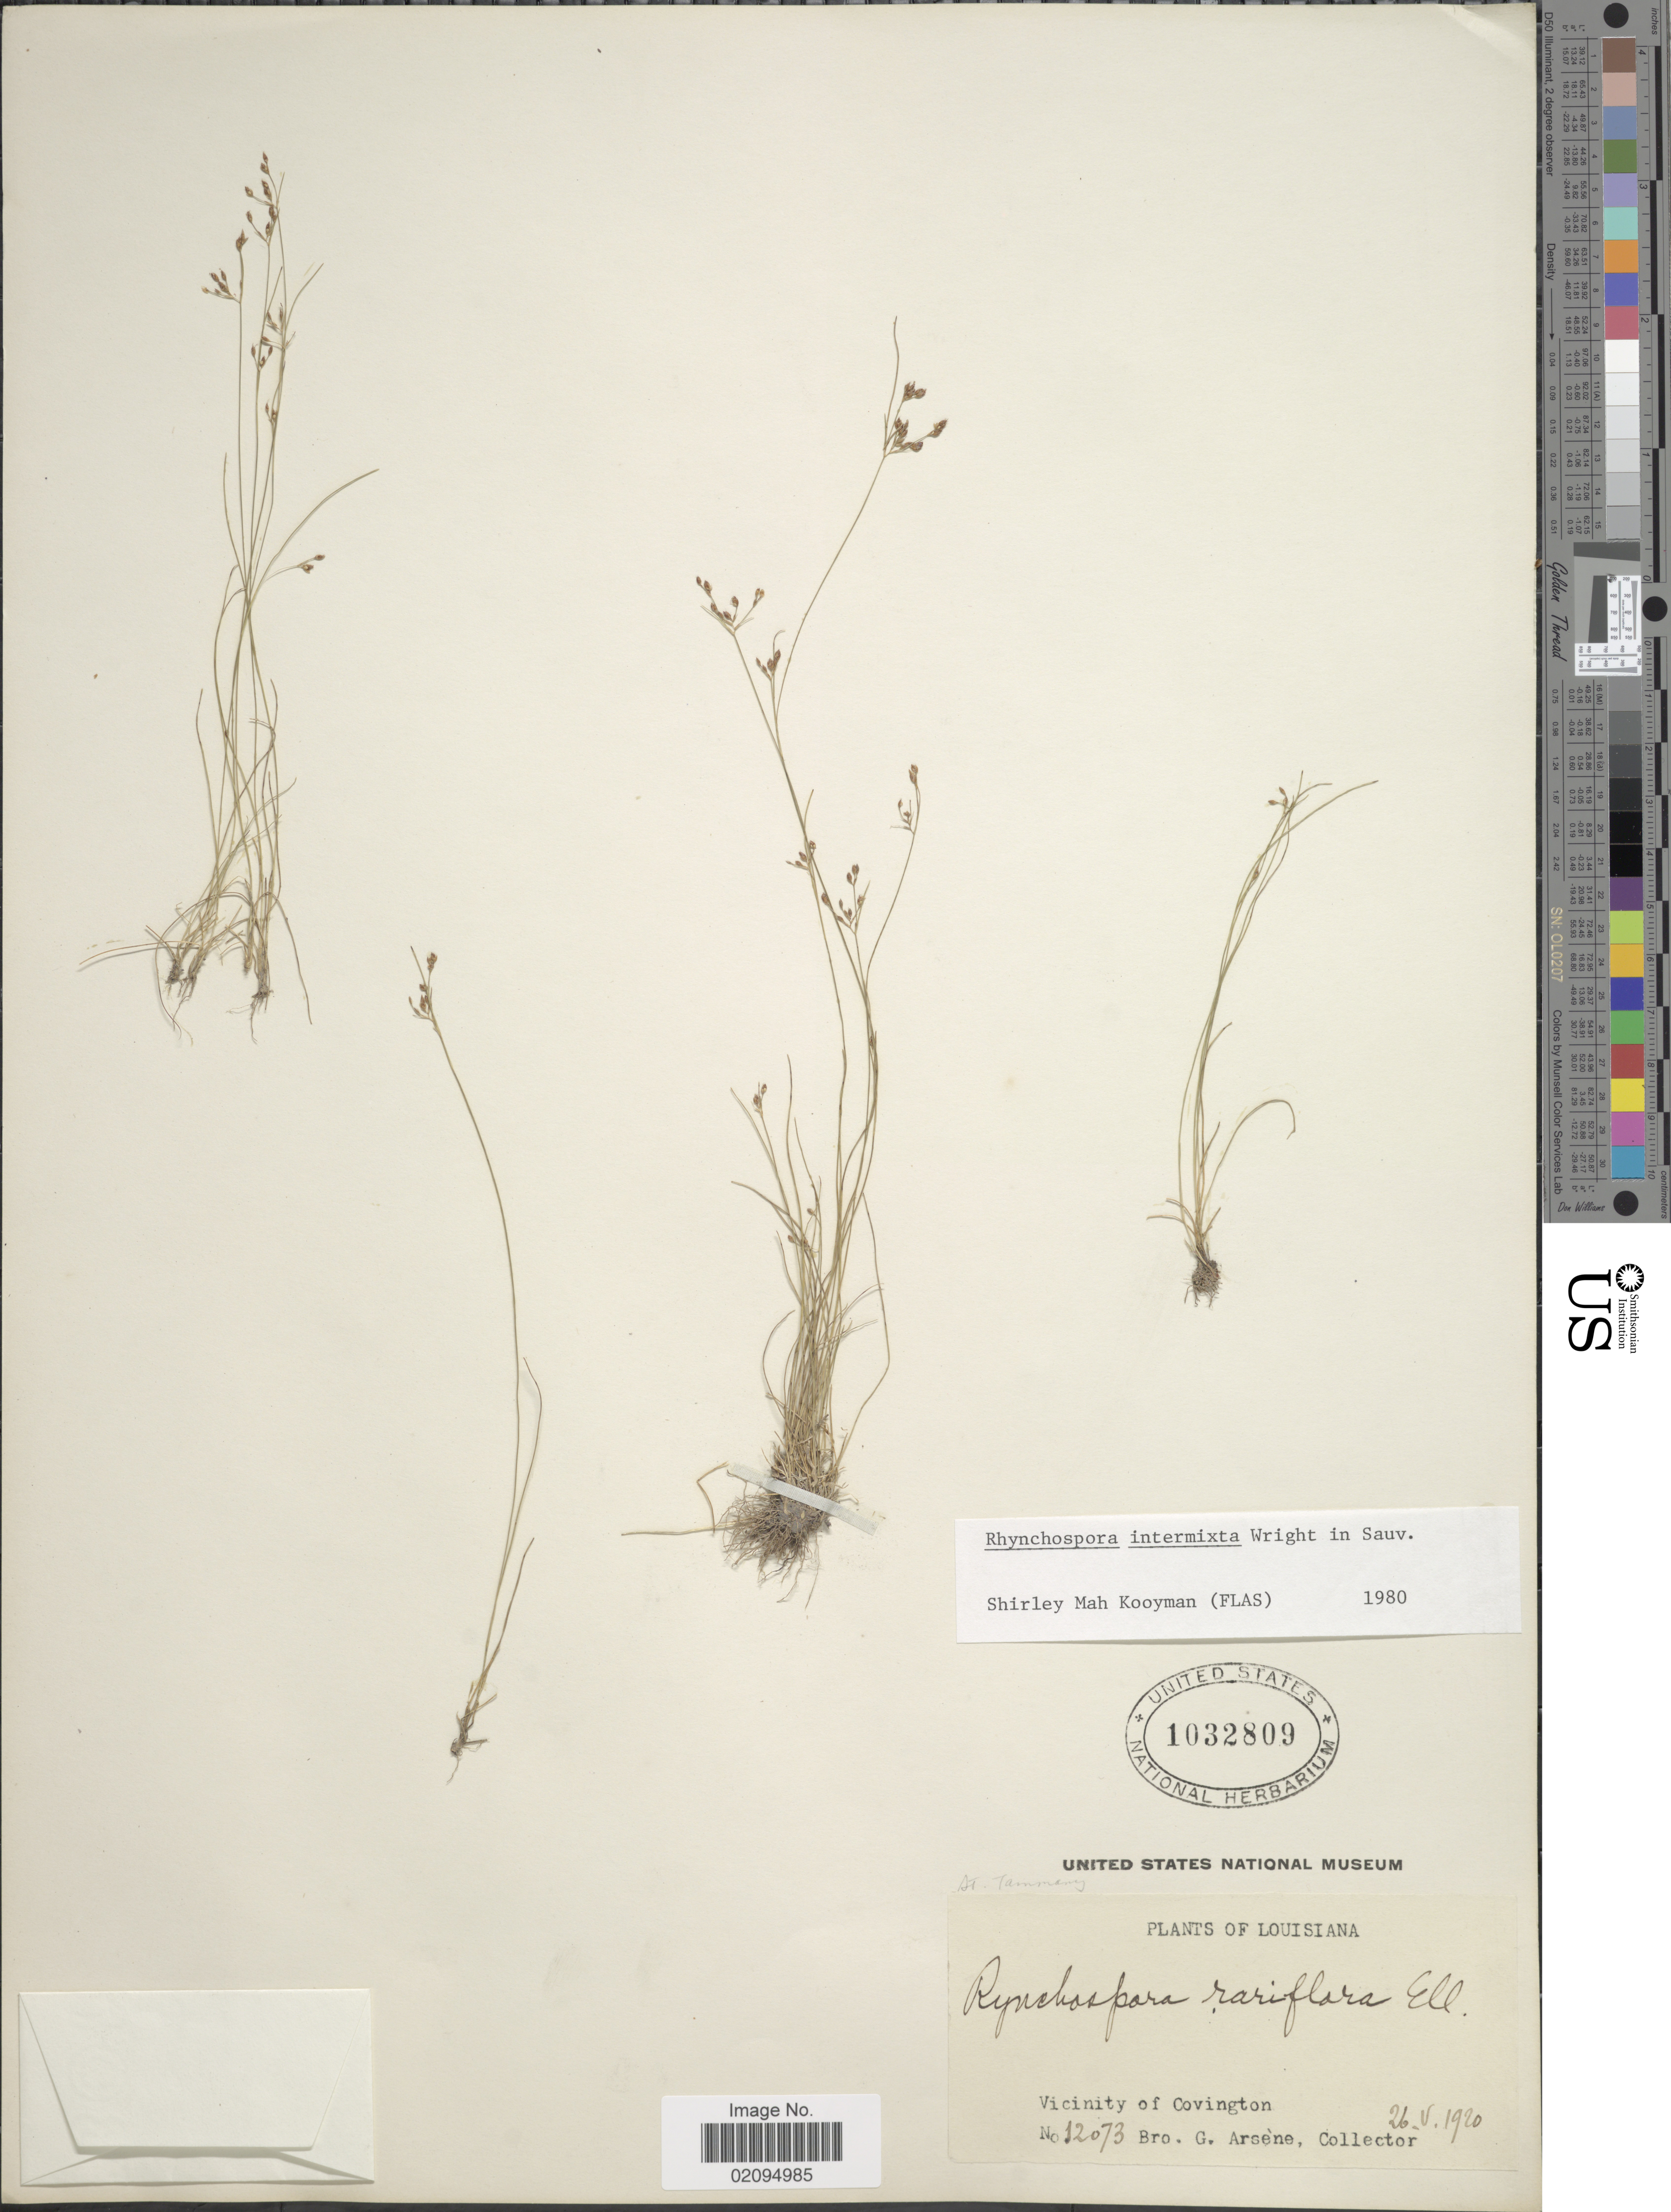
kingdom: Plantae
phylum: Tracheophyta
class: Liliopsida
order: Poales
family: Cyperaceae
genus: Rhynchospora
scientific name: Rhynchospora intermixta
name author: C. Wright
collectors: Bro. G. Arsène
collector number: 12073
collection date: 1920-05-26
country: United States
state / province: Louisiana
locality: Vicinity of Covington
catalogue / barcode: US 1032809